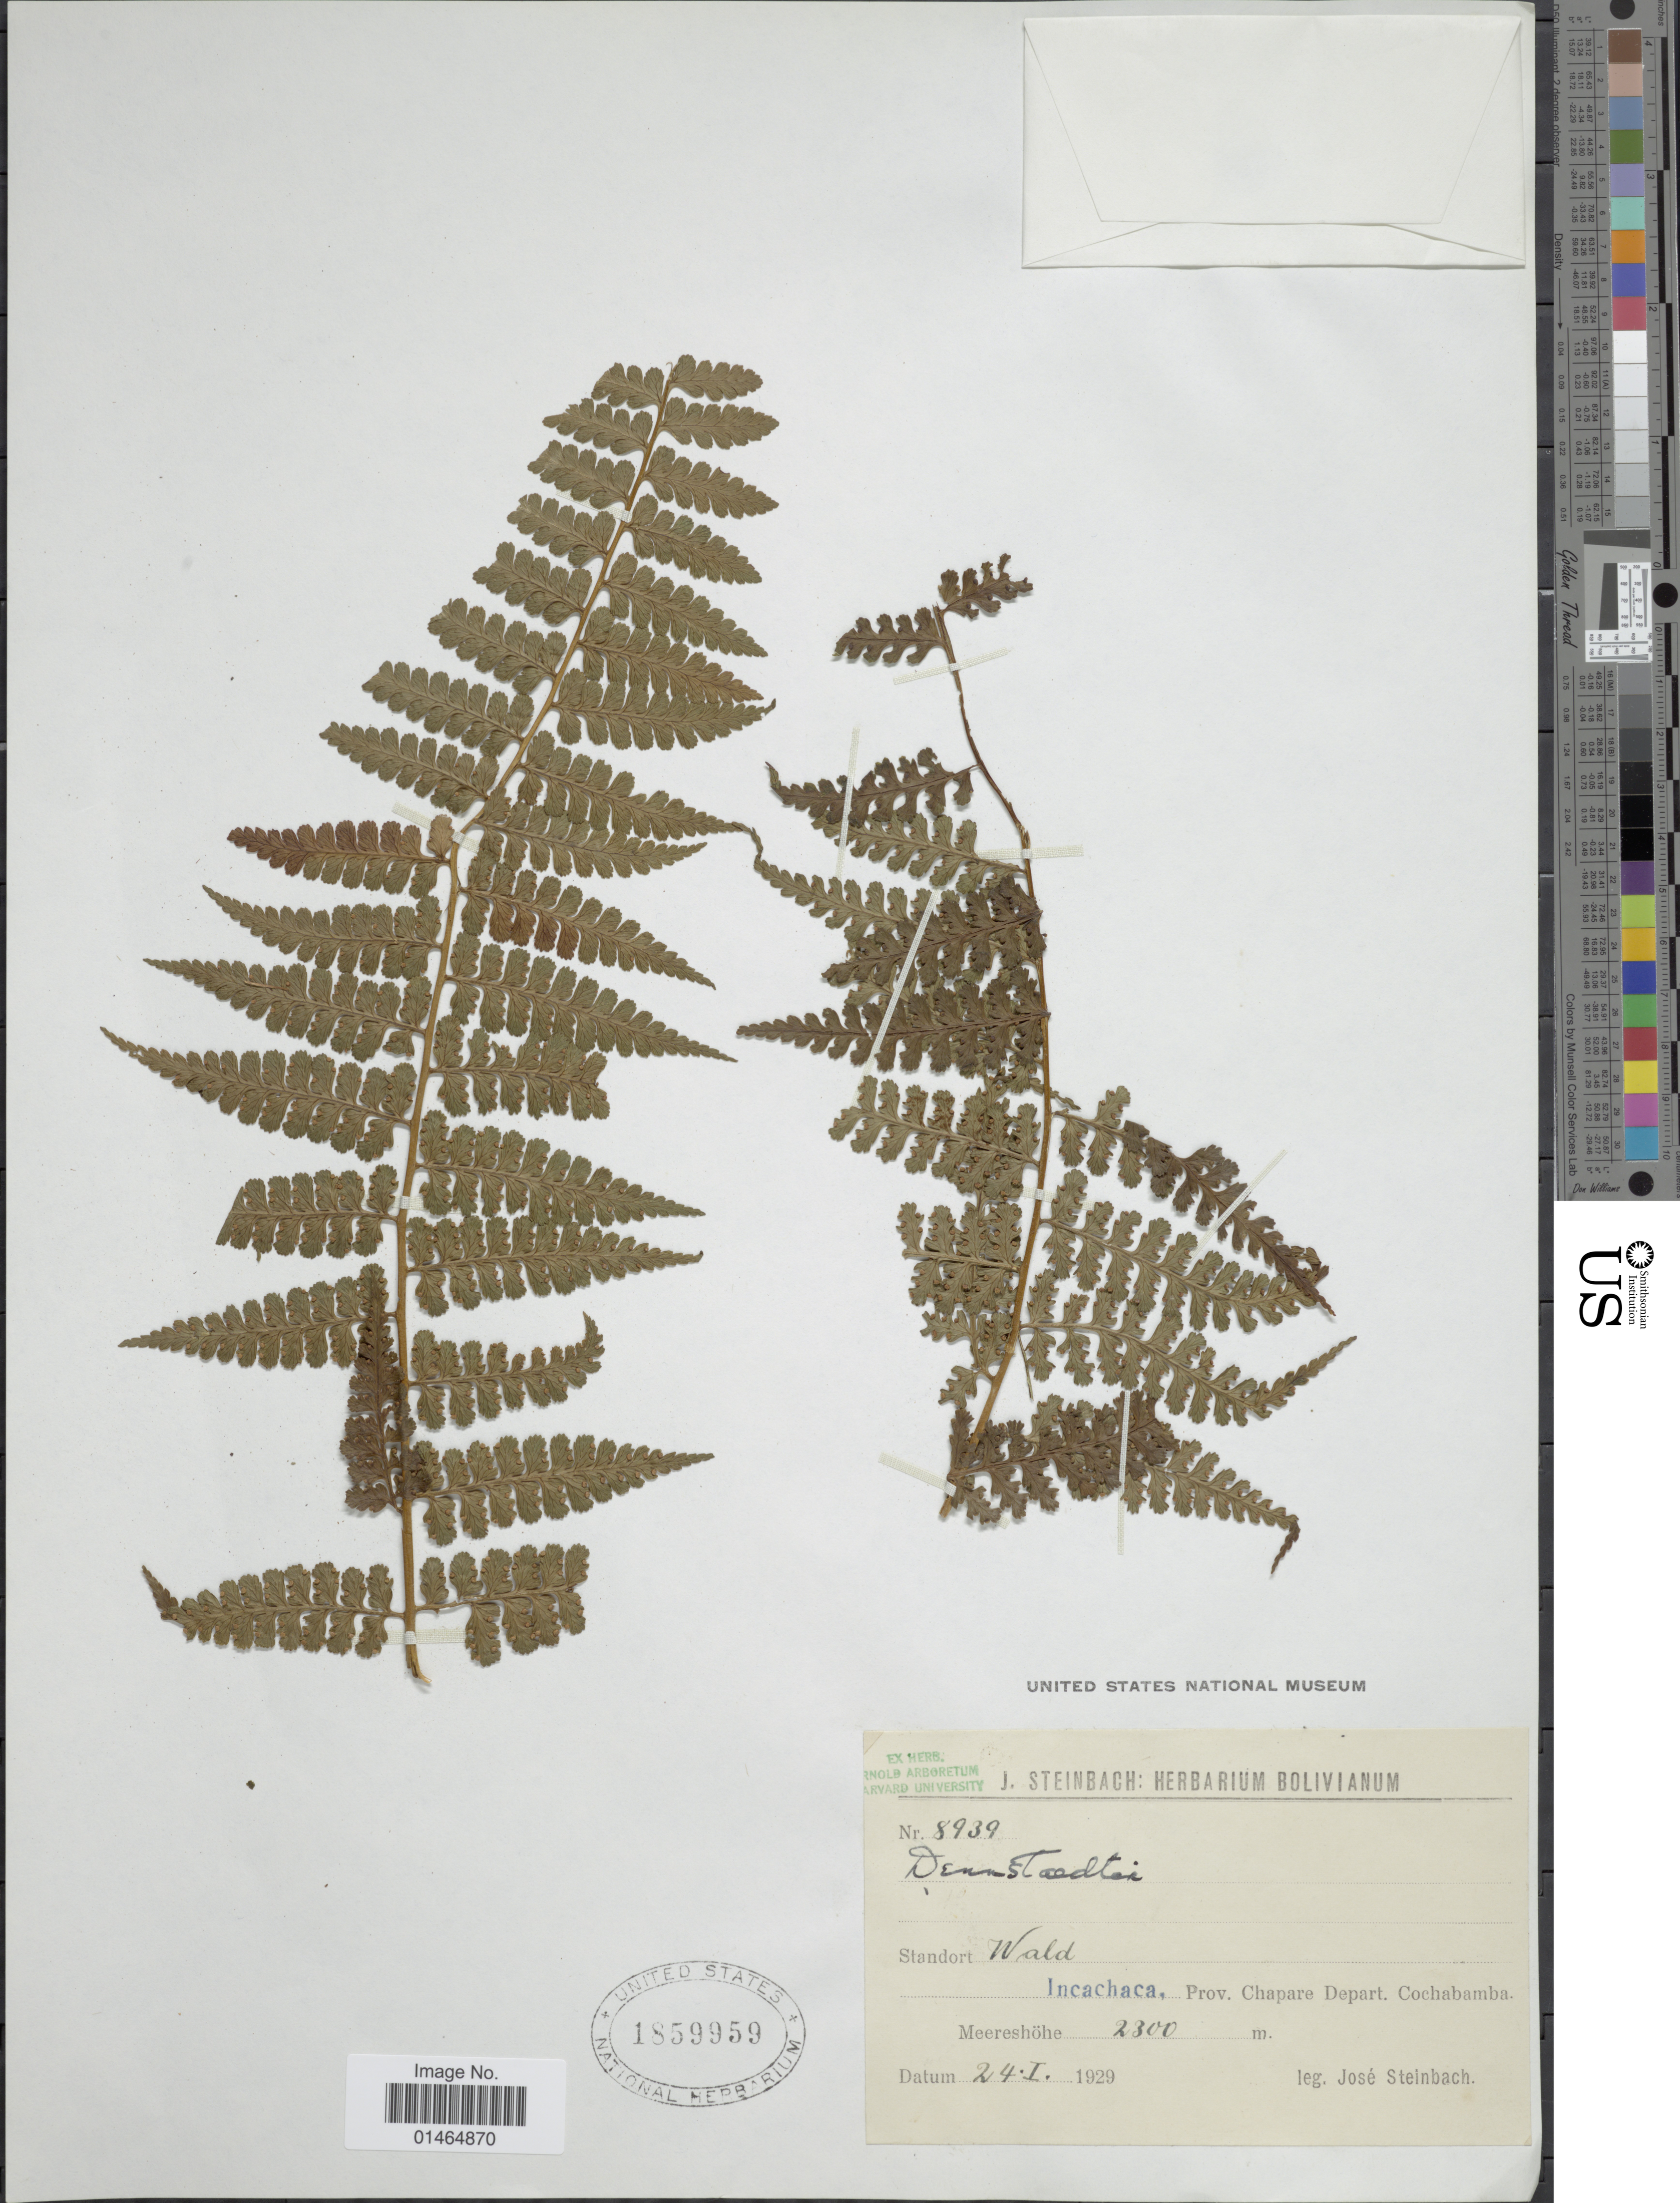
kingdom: Plantae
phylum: Tracheophyta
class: Polypodiopsida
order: Polypodiales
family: Dennstaedtiaceae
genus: Dennstaedtia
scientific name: Dennstaedtia globulifera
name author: (Poir.) Hieron.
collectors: J. Steinbach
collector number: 8939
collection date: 1929-01-24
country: Bolivia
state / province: Cochabamba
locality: Wald. Incachaca, Prov. Chapare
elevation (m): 2300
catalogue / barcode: US 1859959